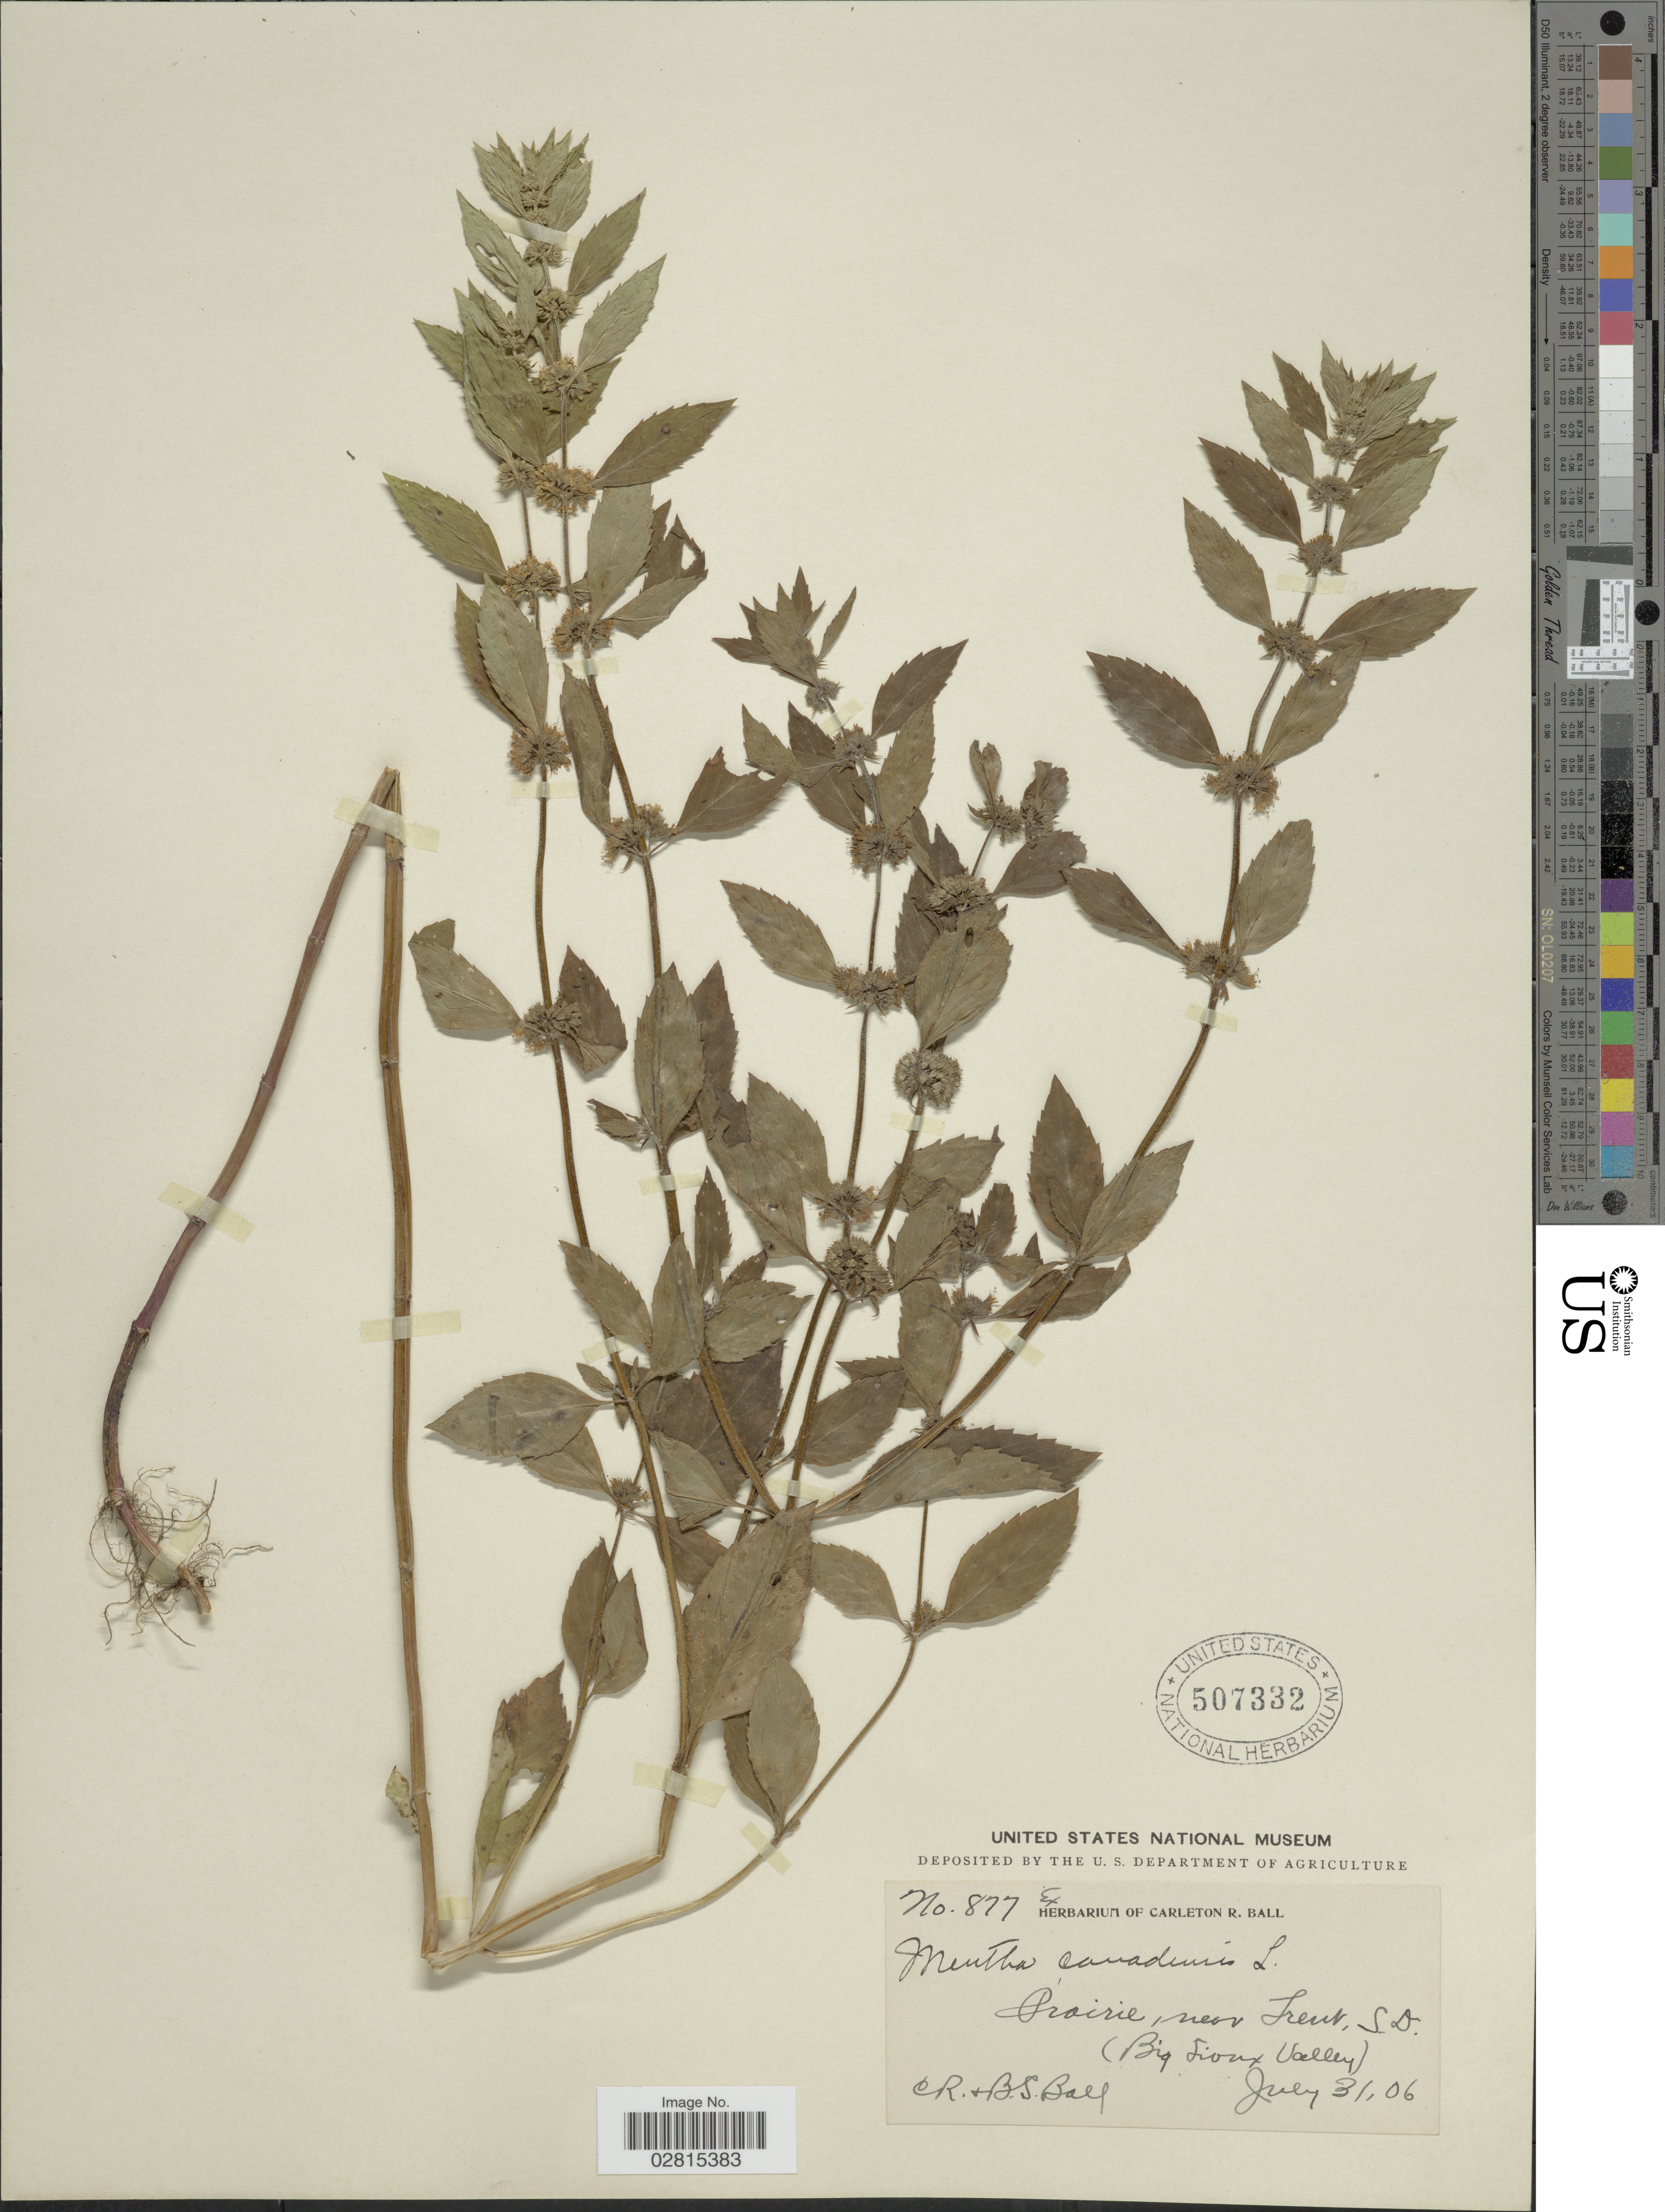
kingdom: Plantae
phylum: Tracheophyta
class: Magnoliopsida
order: Lamiales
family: Lamiaceae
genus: Mentha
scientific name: Mentha canadensis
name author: L.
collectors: C. R. Ball & B. S. Ball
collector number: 877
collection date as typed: Transcribed d/m/y: 31/7/6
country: United States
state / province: South Dakota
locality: Prairie near Trent, (Big Sioux Valley).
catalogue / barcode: US 507332